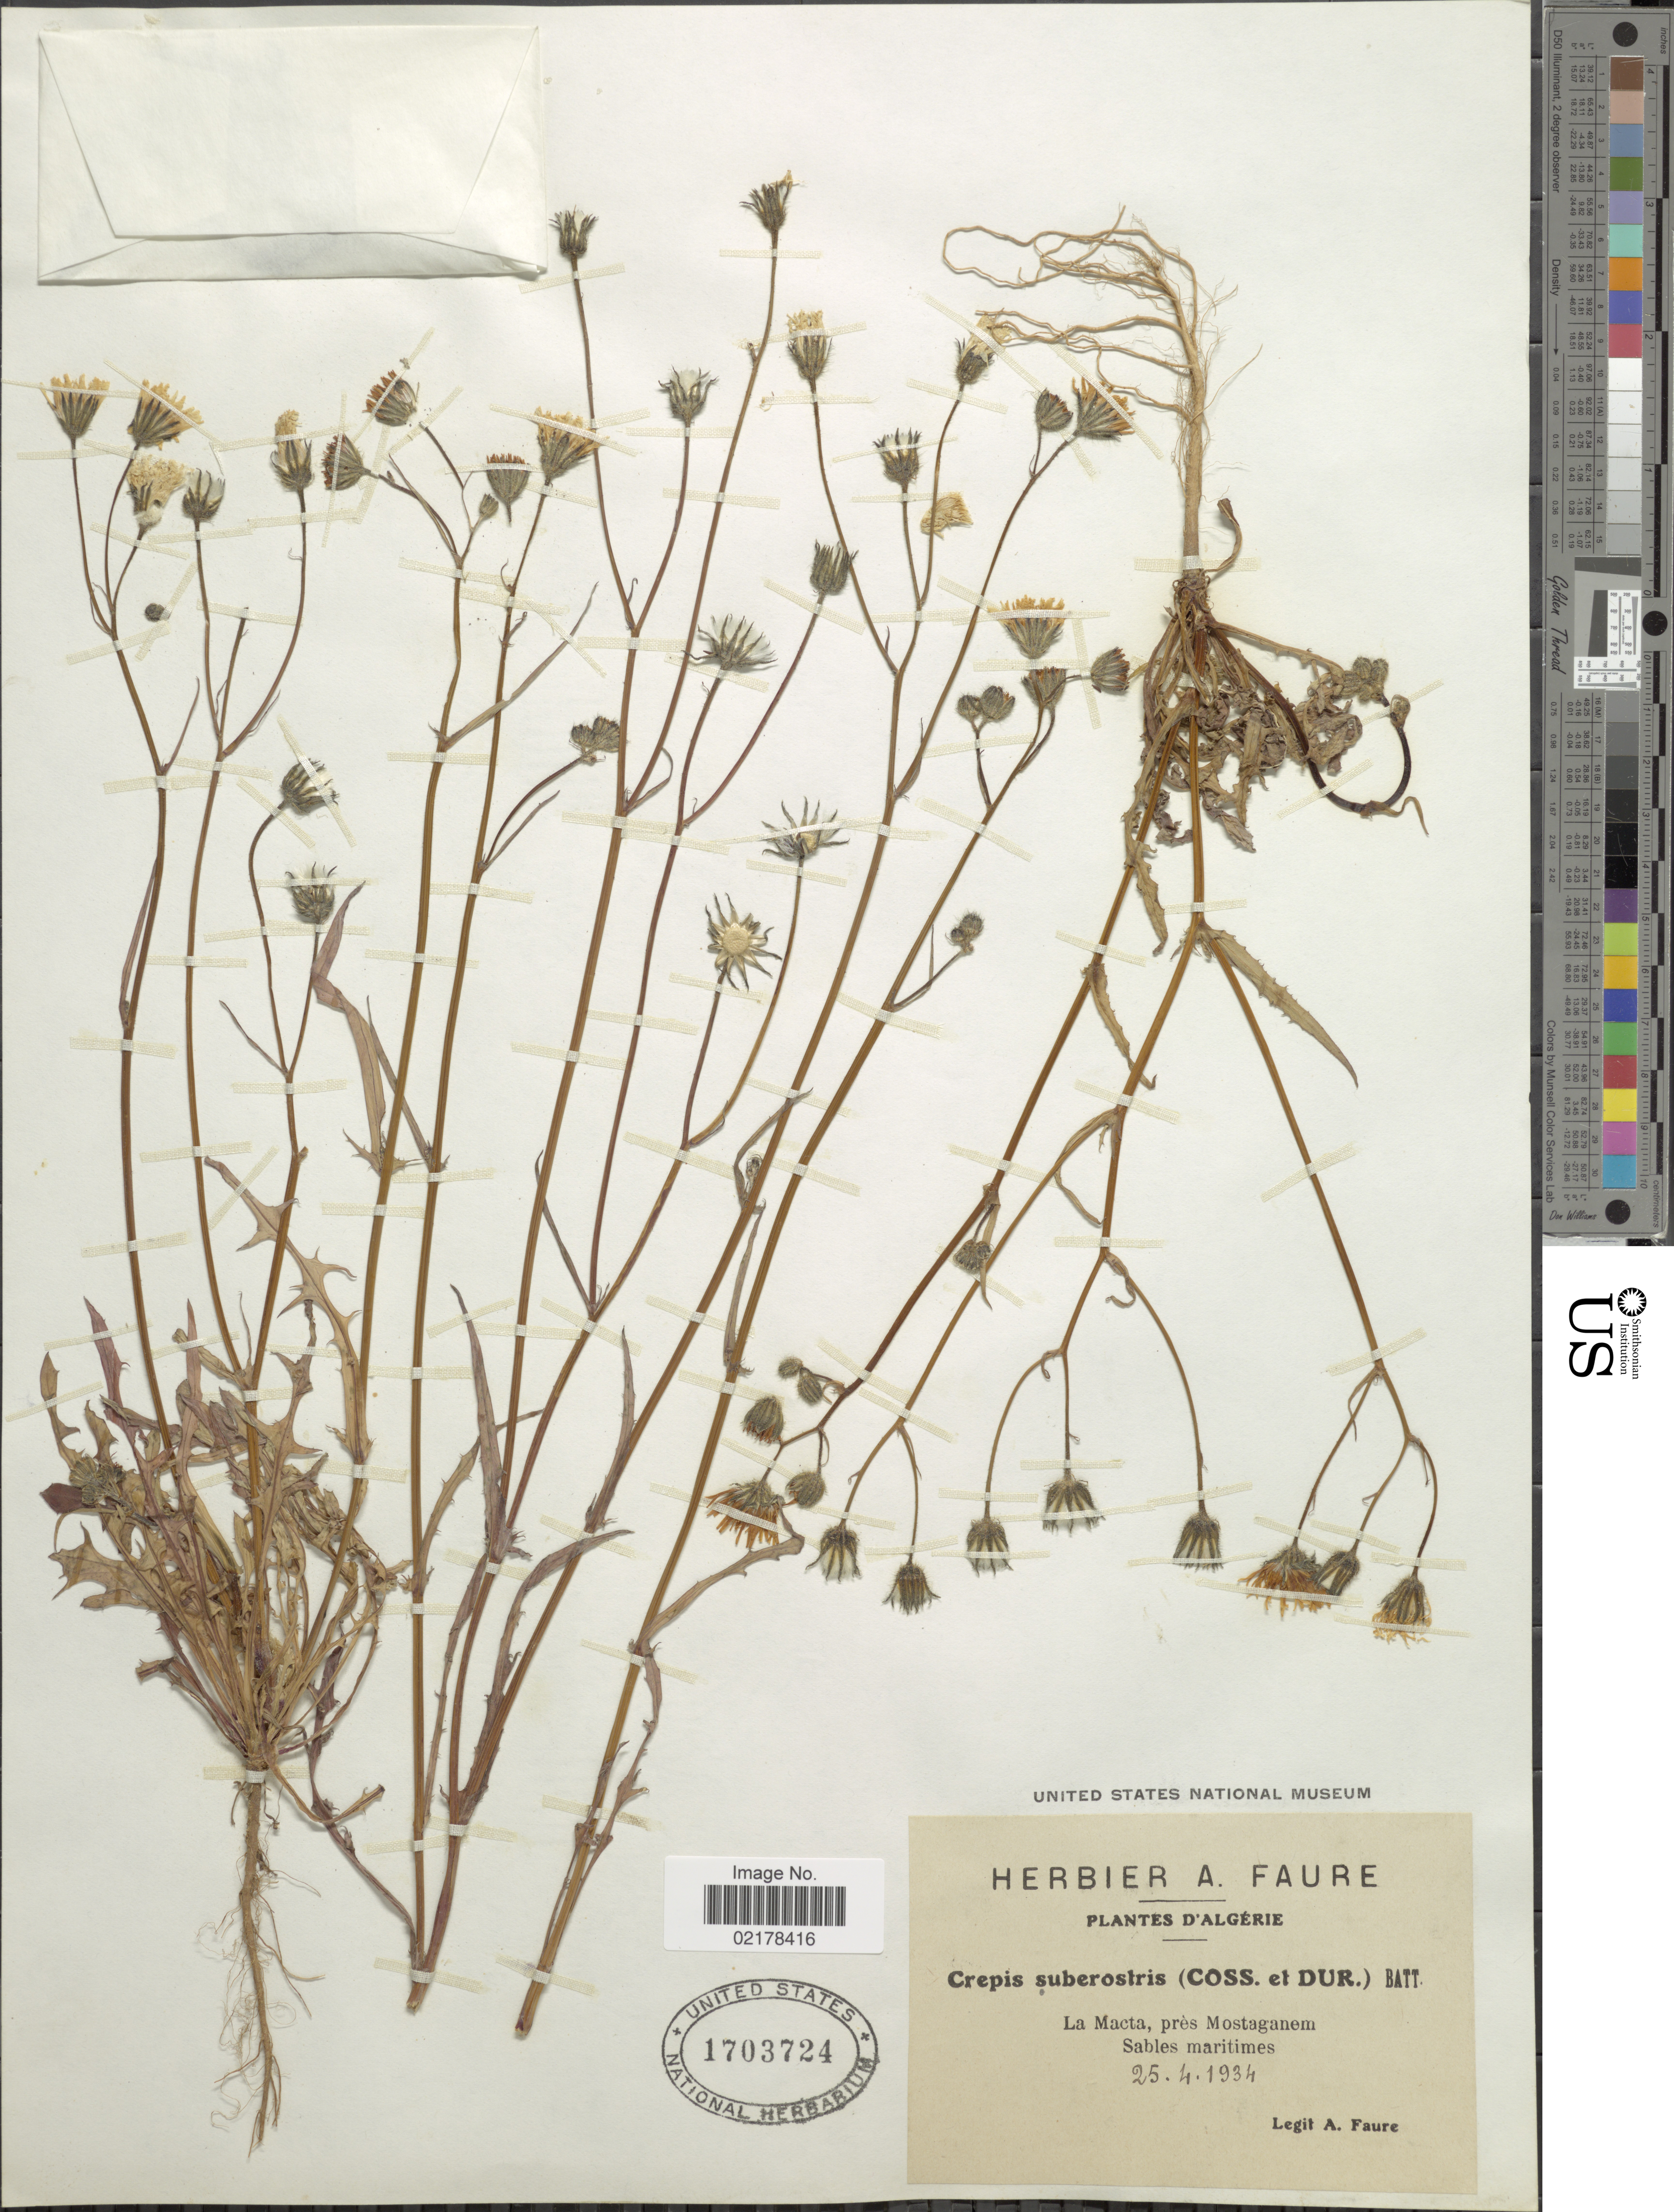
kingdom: Plantae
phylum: Tracheophyta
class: Magnoliopsida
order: Asterales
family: Asteraceae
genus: Crepis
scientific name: Crepis arenaria subsp. suberostris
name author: (Batt.) Greuter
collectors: A. Faure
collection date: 1934-04-25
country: Algeria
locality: La Macta, près Mostaganem Sables maritimes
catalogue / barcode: US 1703724